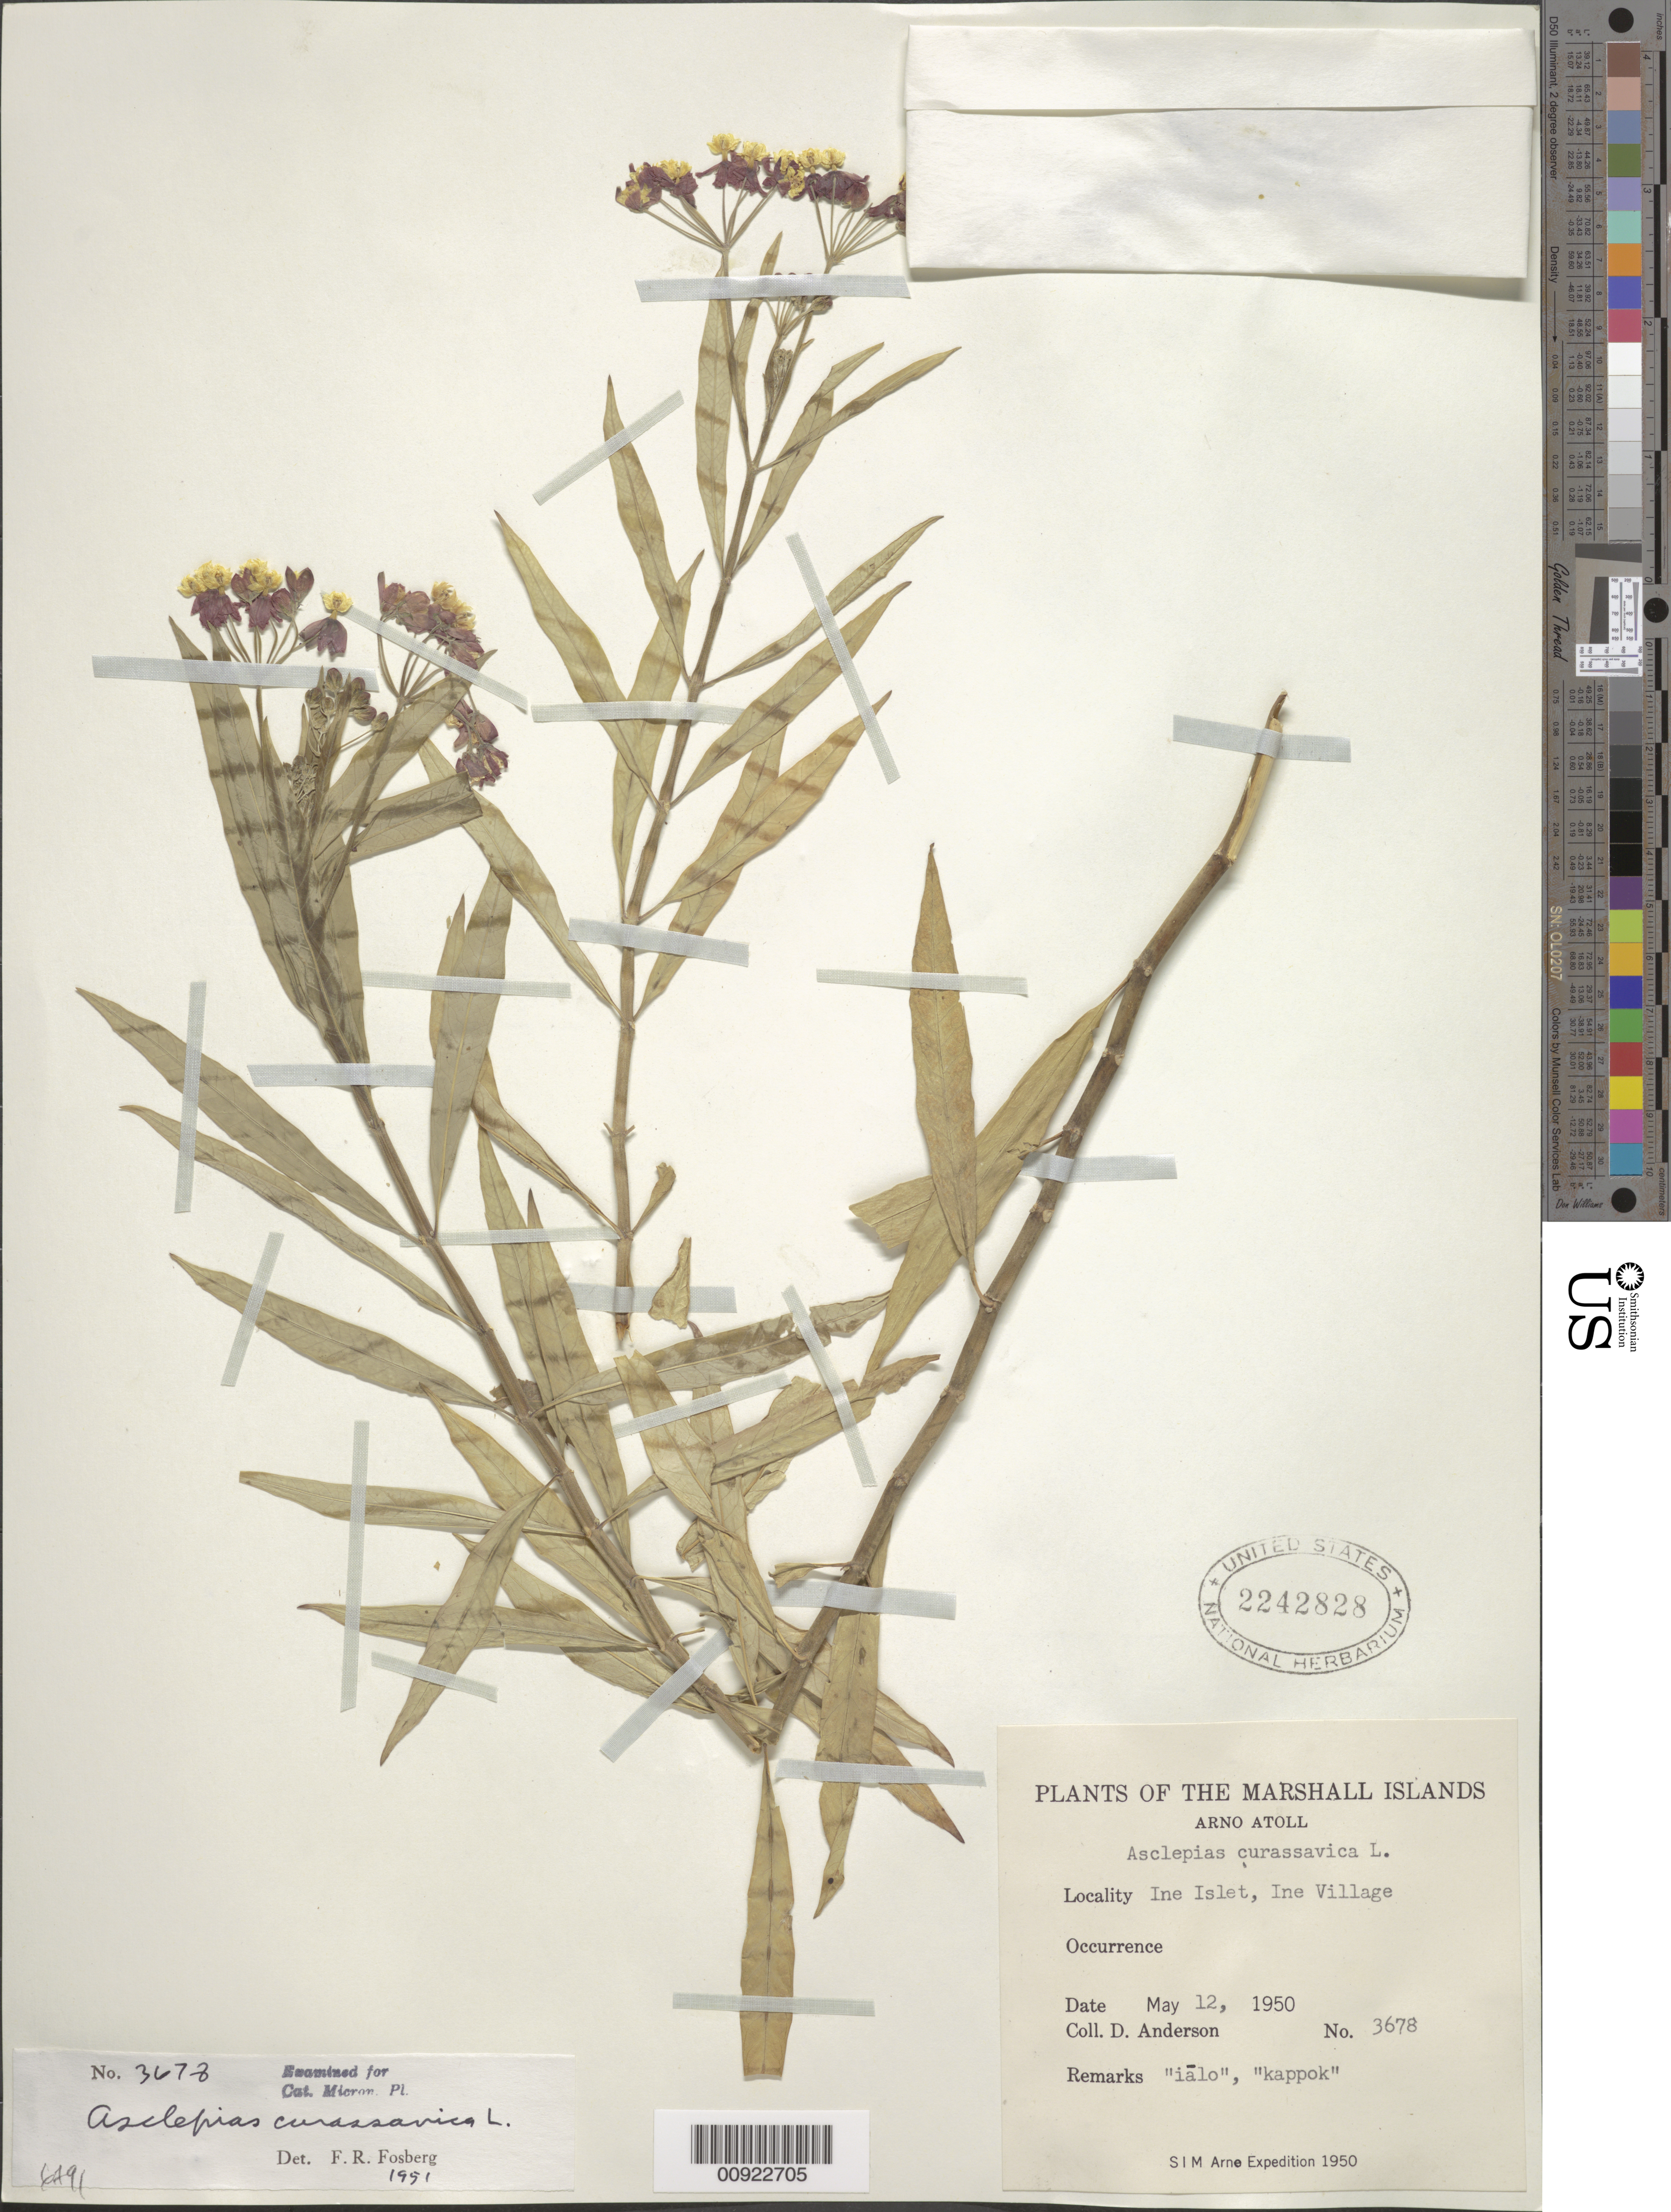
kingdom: Plantae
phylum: Tracheophyta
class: Magnoliopsida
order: Gentianales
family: Apocynaceae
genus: Asclepias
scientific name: Asclepias curassavica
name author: L.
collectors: D. Anderson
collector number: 3678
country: Marshall Islands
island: Arno Atoll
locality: Ine Islet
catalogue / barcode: US 2242828